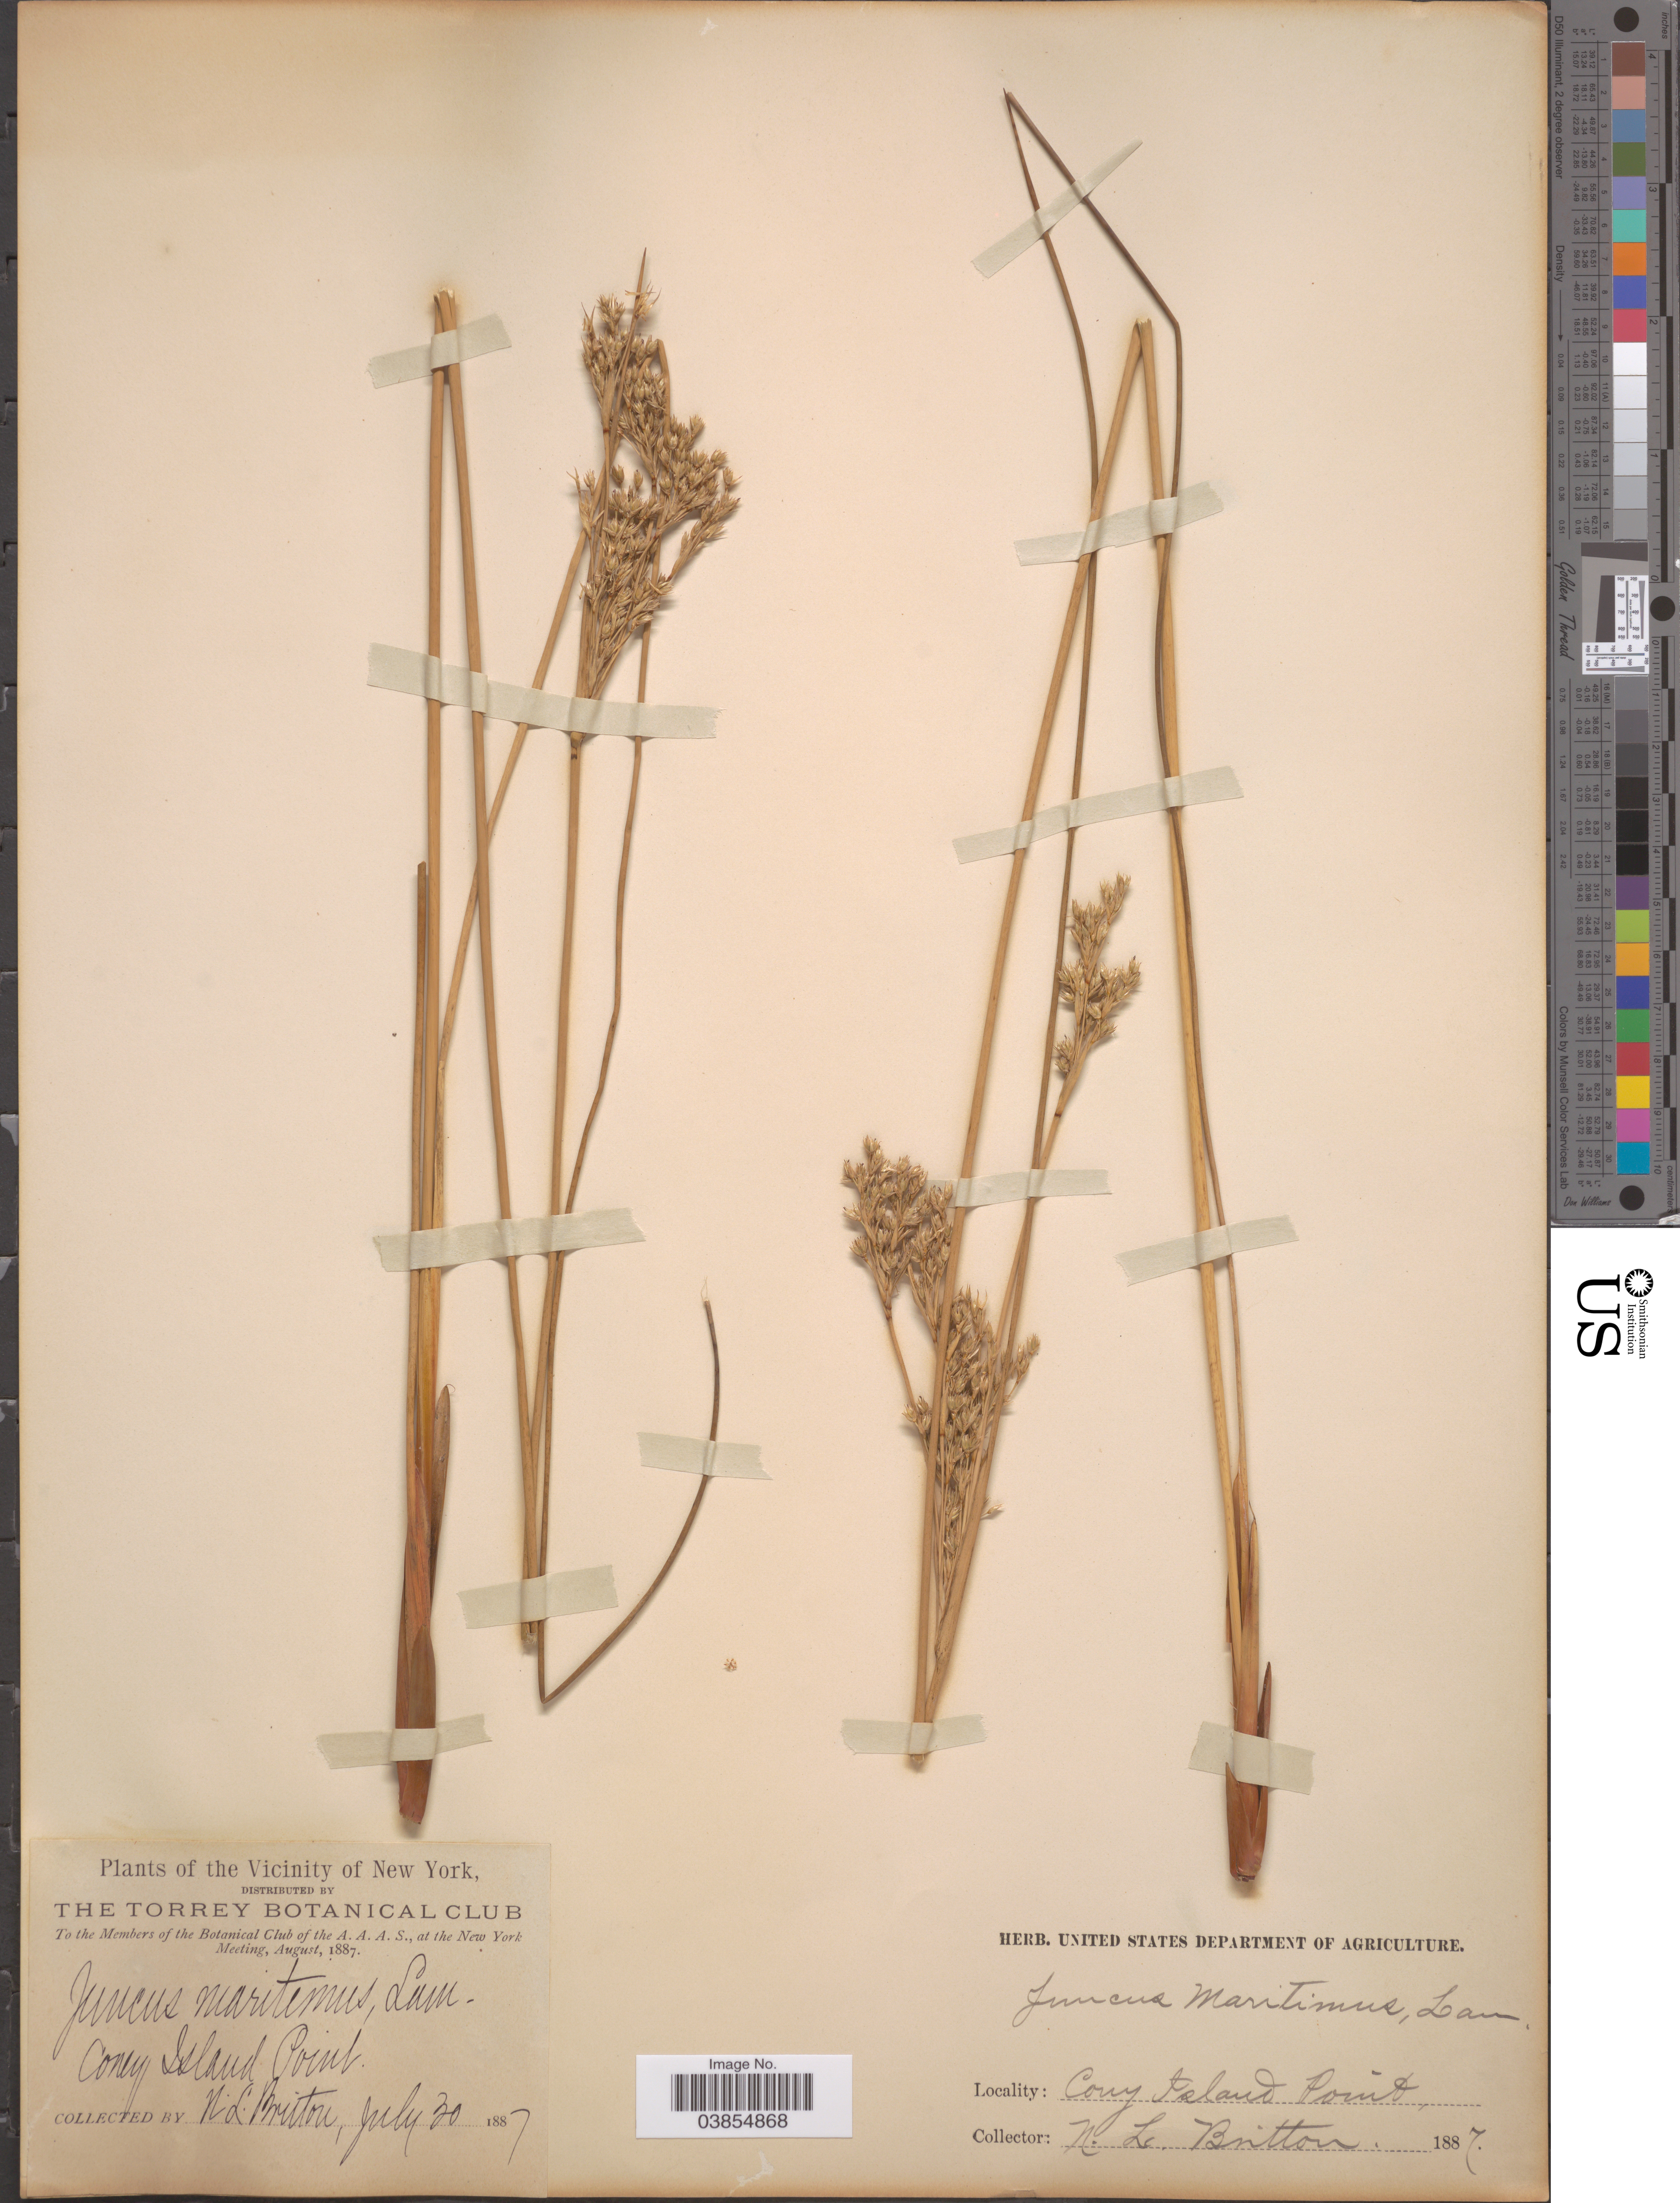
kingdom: Plantae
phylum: Tracheophyta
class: Liliopsida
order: Poales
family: Juncaceae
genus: Juncus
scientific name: Juncus maritimus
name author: Lam.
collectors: Mrs. N. L. Britton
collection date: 1887-07-30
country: United States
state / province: New York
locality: Vicinity of New York. Coney Island Point.